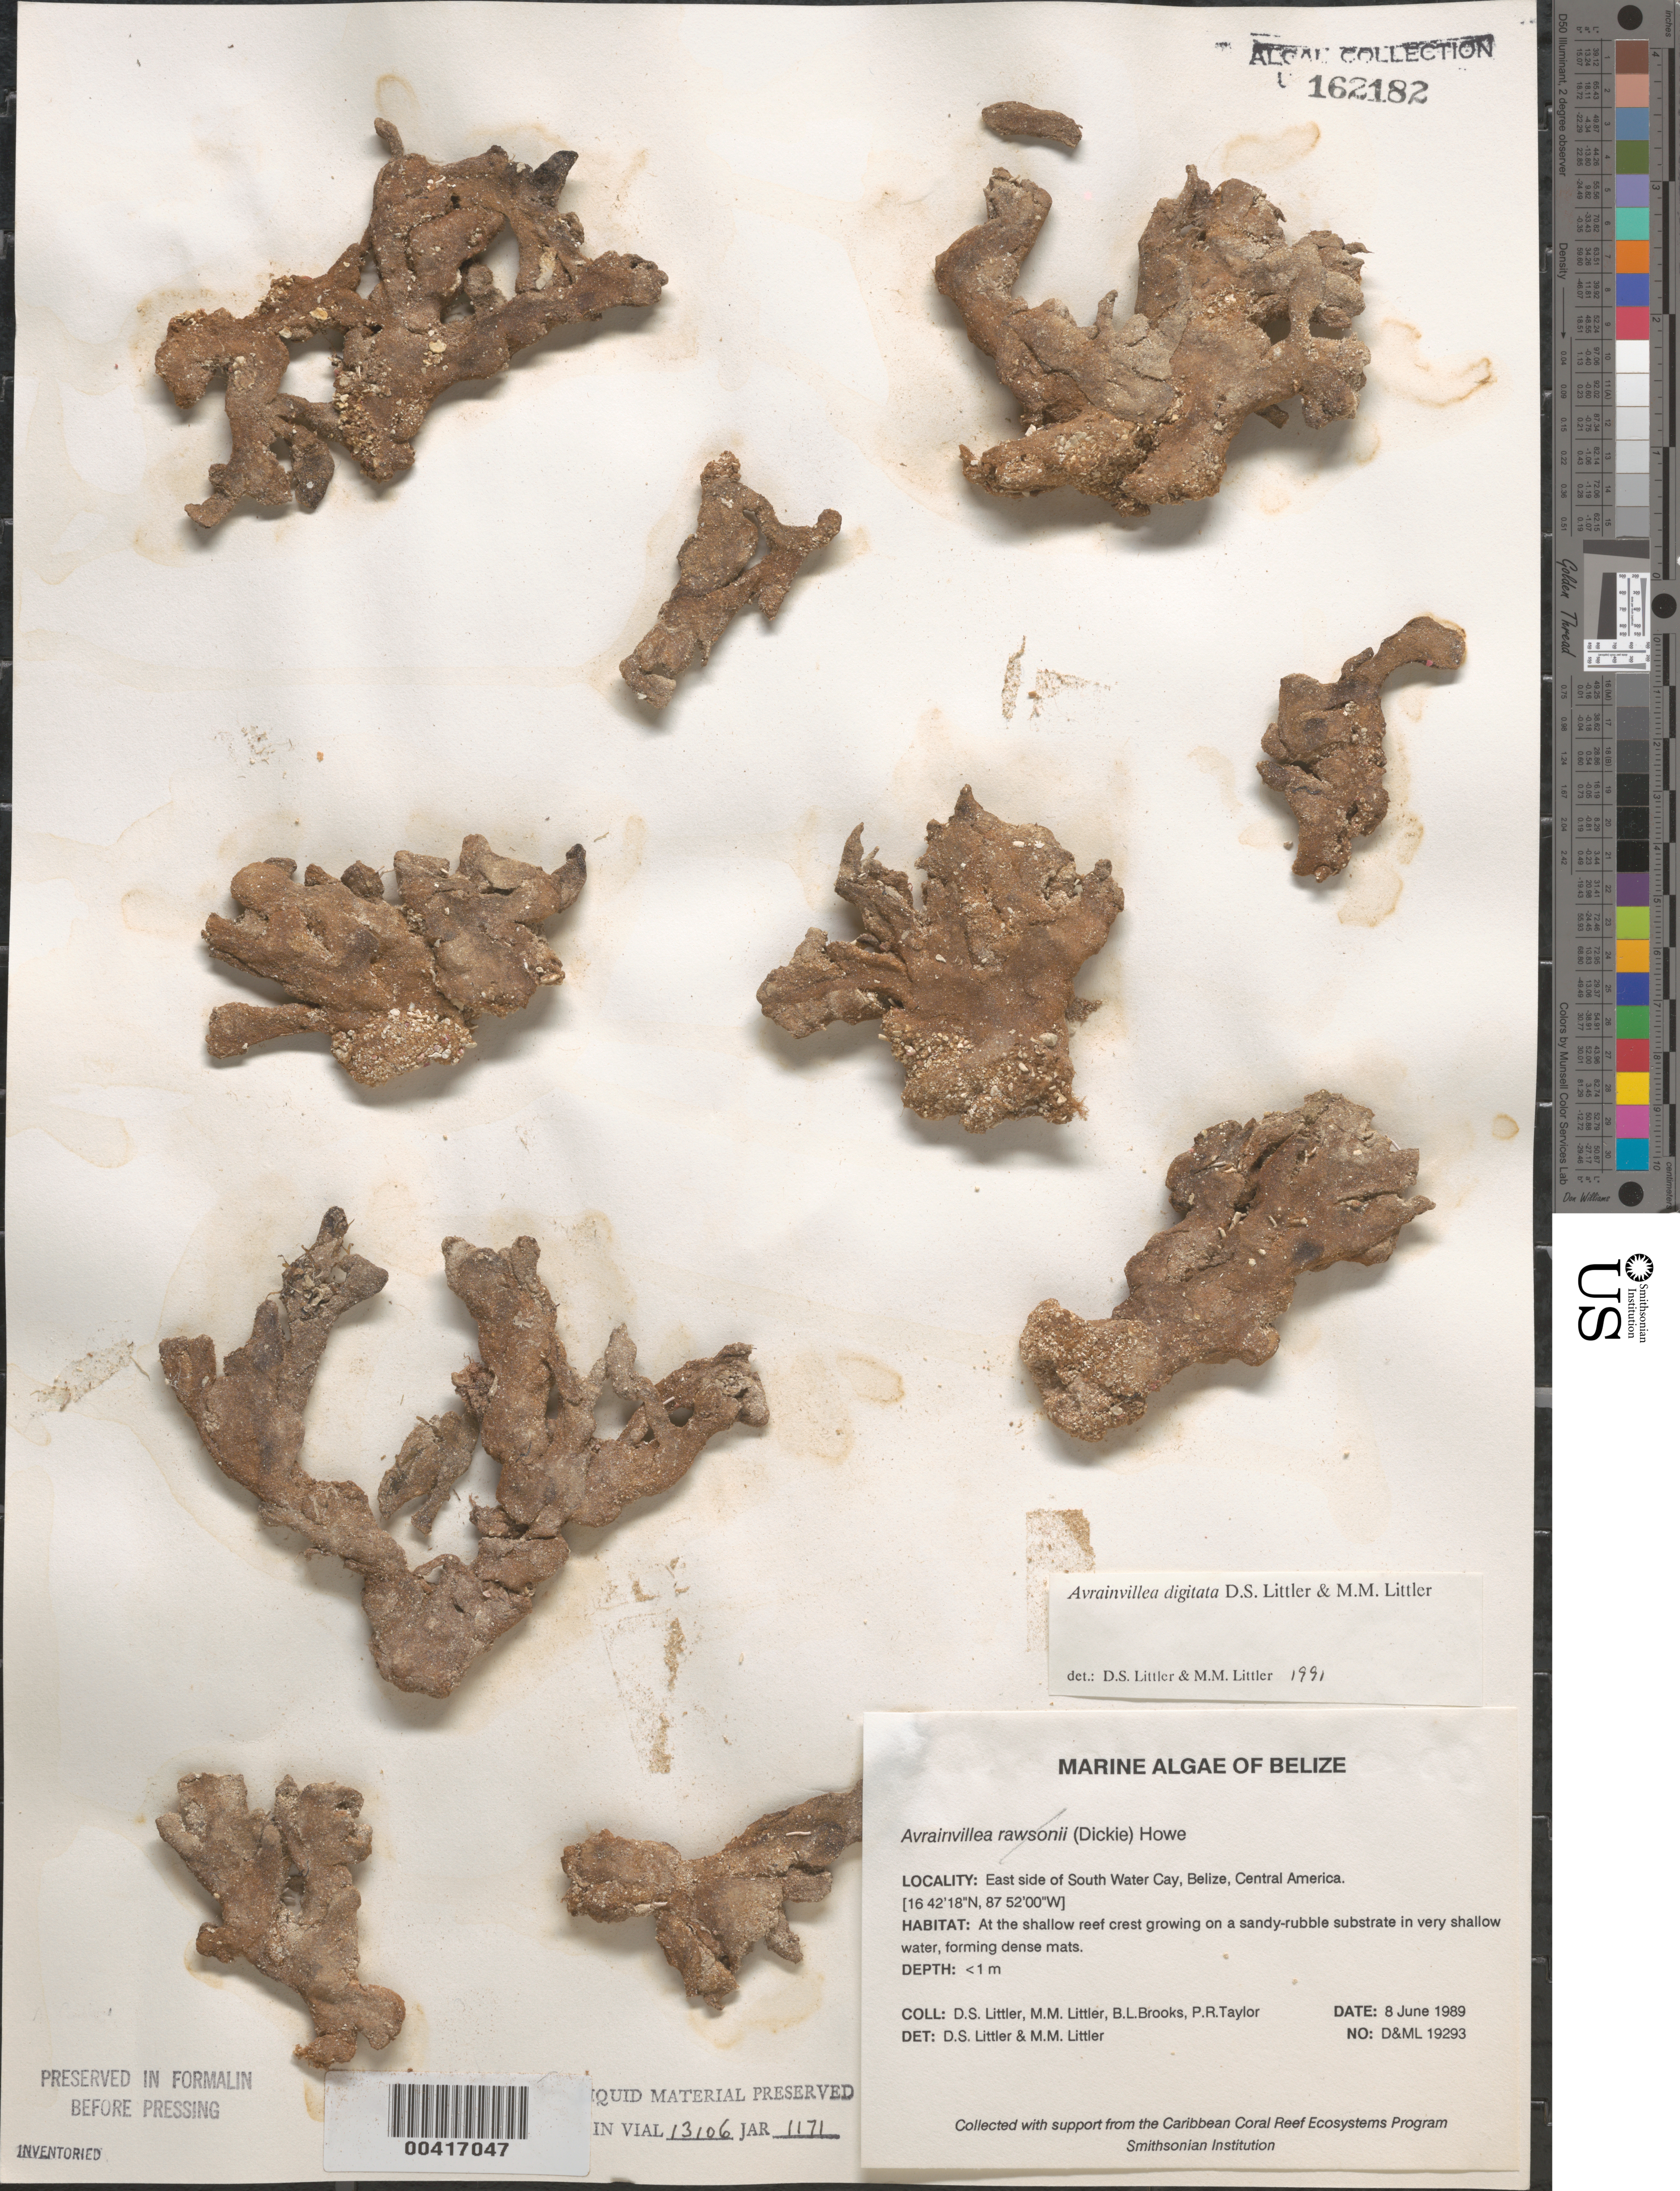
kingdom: Plantae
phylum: Chlorophyta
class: Ulvophyceae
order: Bryopsidales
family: Dichotomosiphonaceae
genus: Avrainvillea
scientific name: Avrainvillea digitata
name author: D.S. Littler & Littler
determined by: Littler, D. S.; Littler, M. M.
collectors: D. S. Littler, M. M. Littler, B. Brooks & P. R. Taylor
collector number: D&ML 19293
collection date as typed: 08 Jun 1989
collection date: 1989-06-08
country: Belize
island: South Water Cay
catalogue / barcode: US 162182